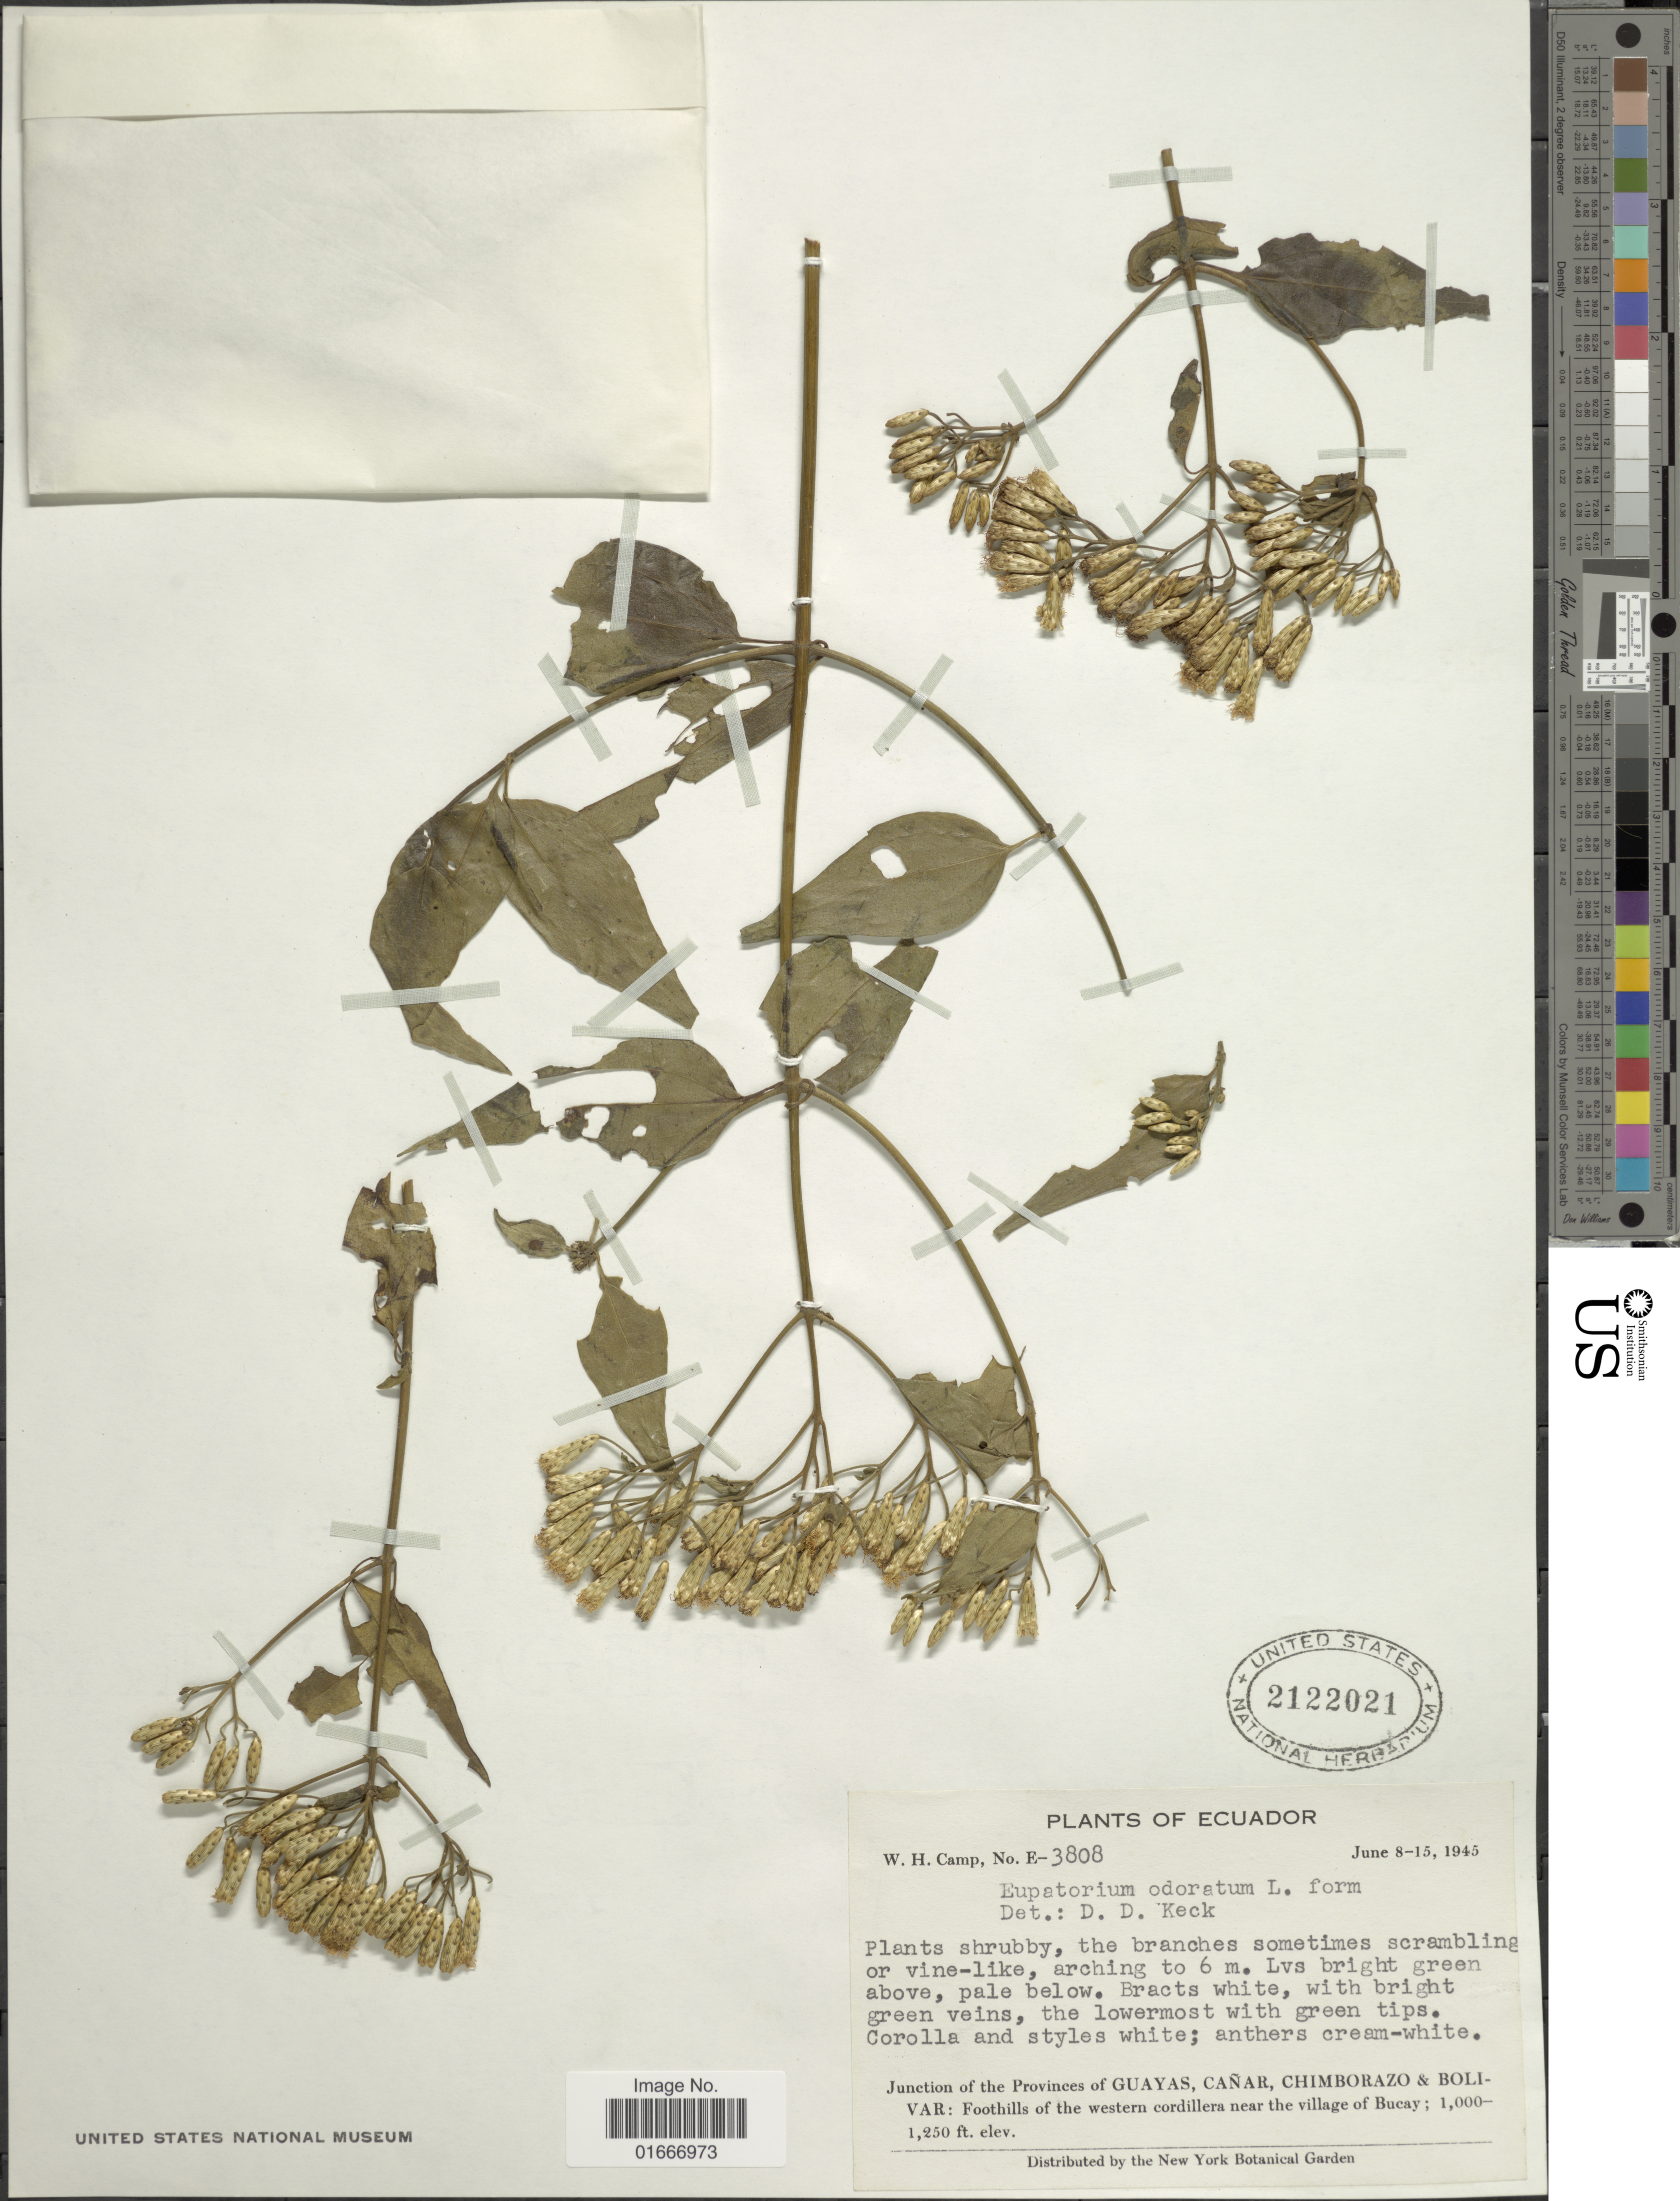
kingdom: Plantae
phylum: Tracheophyta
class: Magnoliopsida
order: Asterales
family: Asteraceae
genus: Chromolaena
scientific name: Chromolaena odorata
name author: (L.) R.M. King & H. Rob.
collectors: W. H. Camp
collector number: E-3808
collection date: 1945-06-08/1945-06-15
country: Ecuador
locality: Junction of the Provinces of Guayas, Canar, Chimboraqzo & Bolivar: Foothills of western cordillera near the village of Bucay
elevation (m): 305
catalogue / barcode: US 2122021